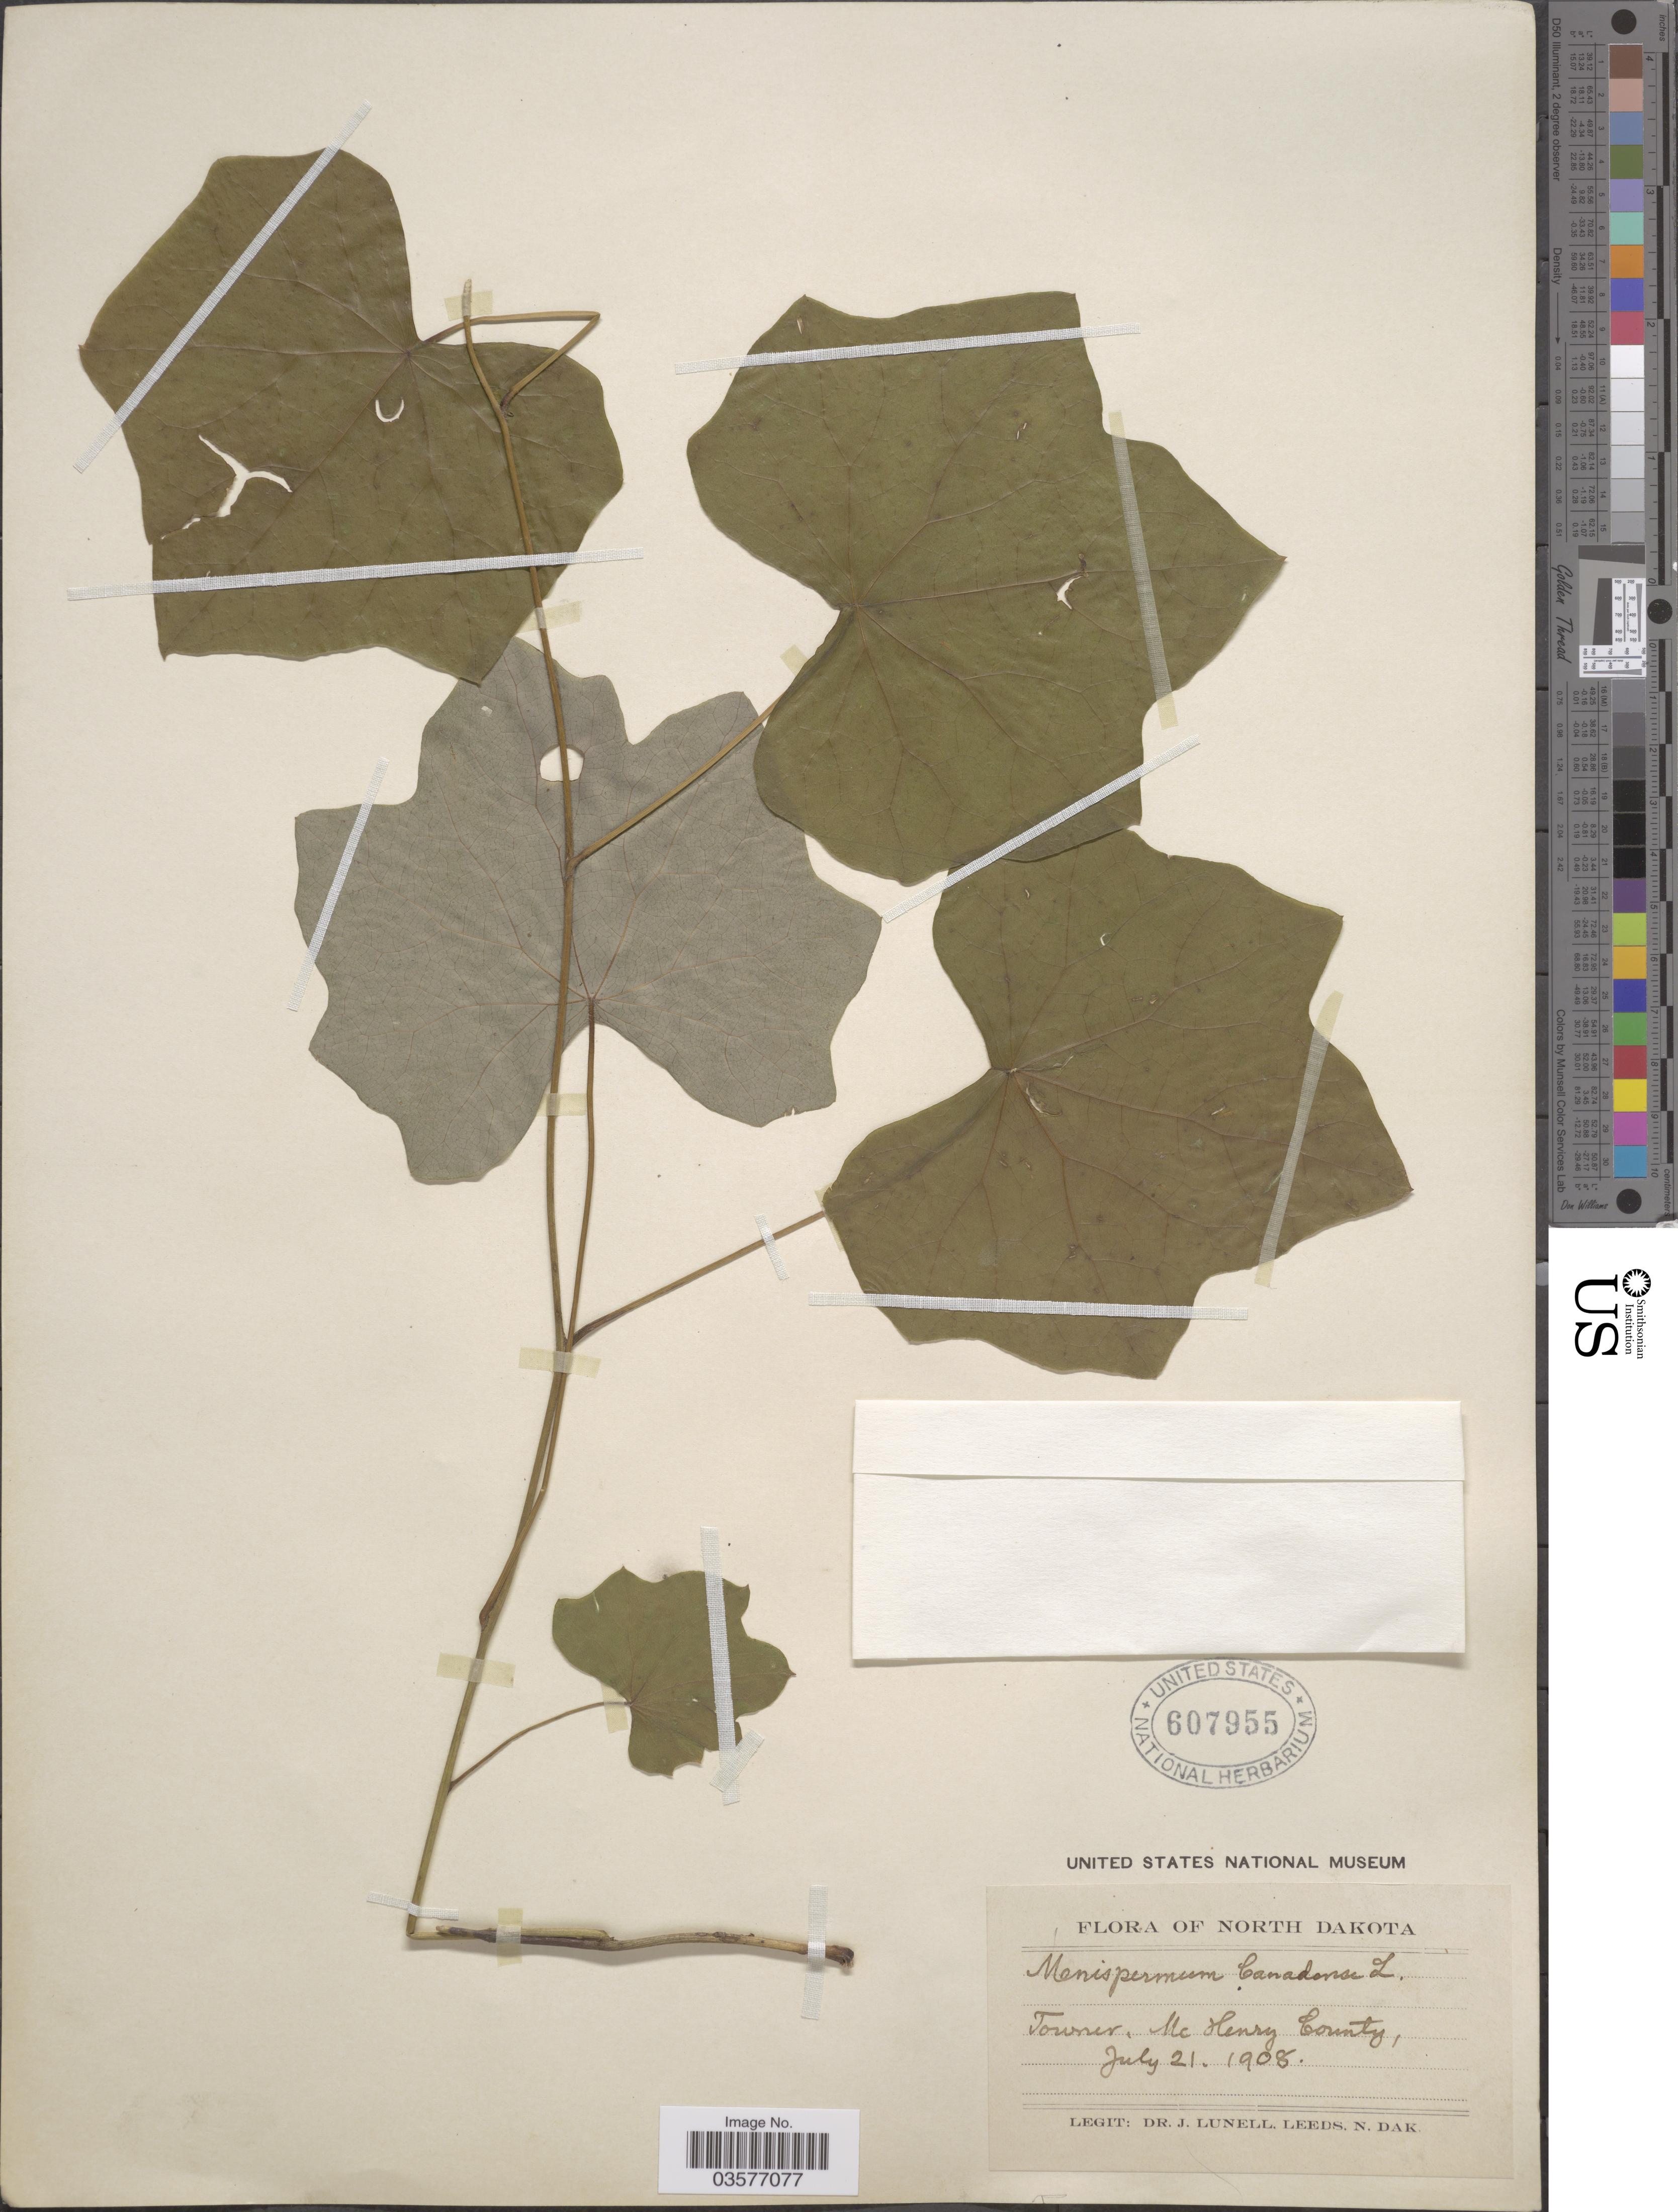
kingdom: Plantae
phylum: Tracheophyta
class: Magnoliopsida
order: Ranunculales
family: Menispermaceae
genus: Menispermum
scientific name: Menispermum canadense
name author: L.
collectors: J. Lunell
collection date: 1908-07-21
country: United States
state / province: North Dakota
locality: Towner, Mc Henry County.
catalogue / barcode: US 607955